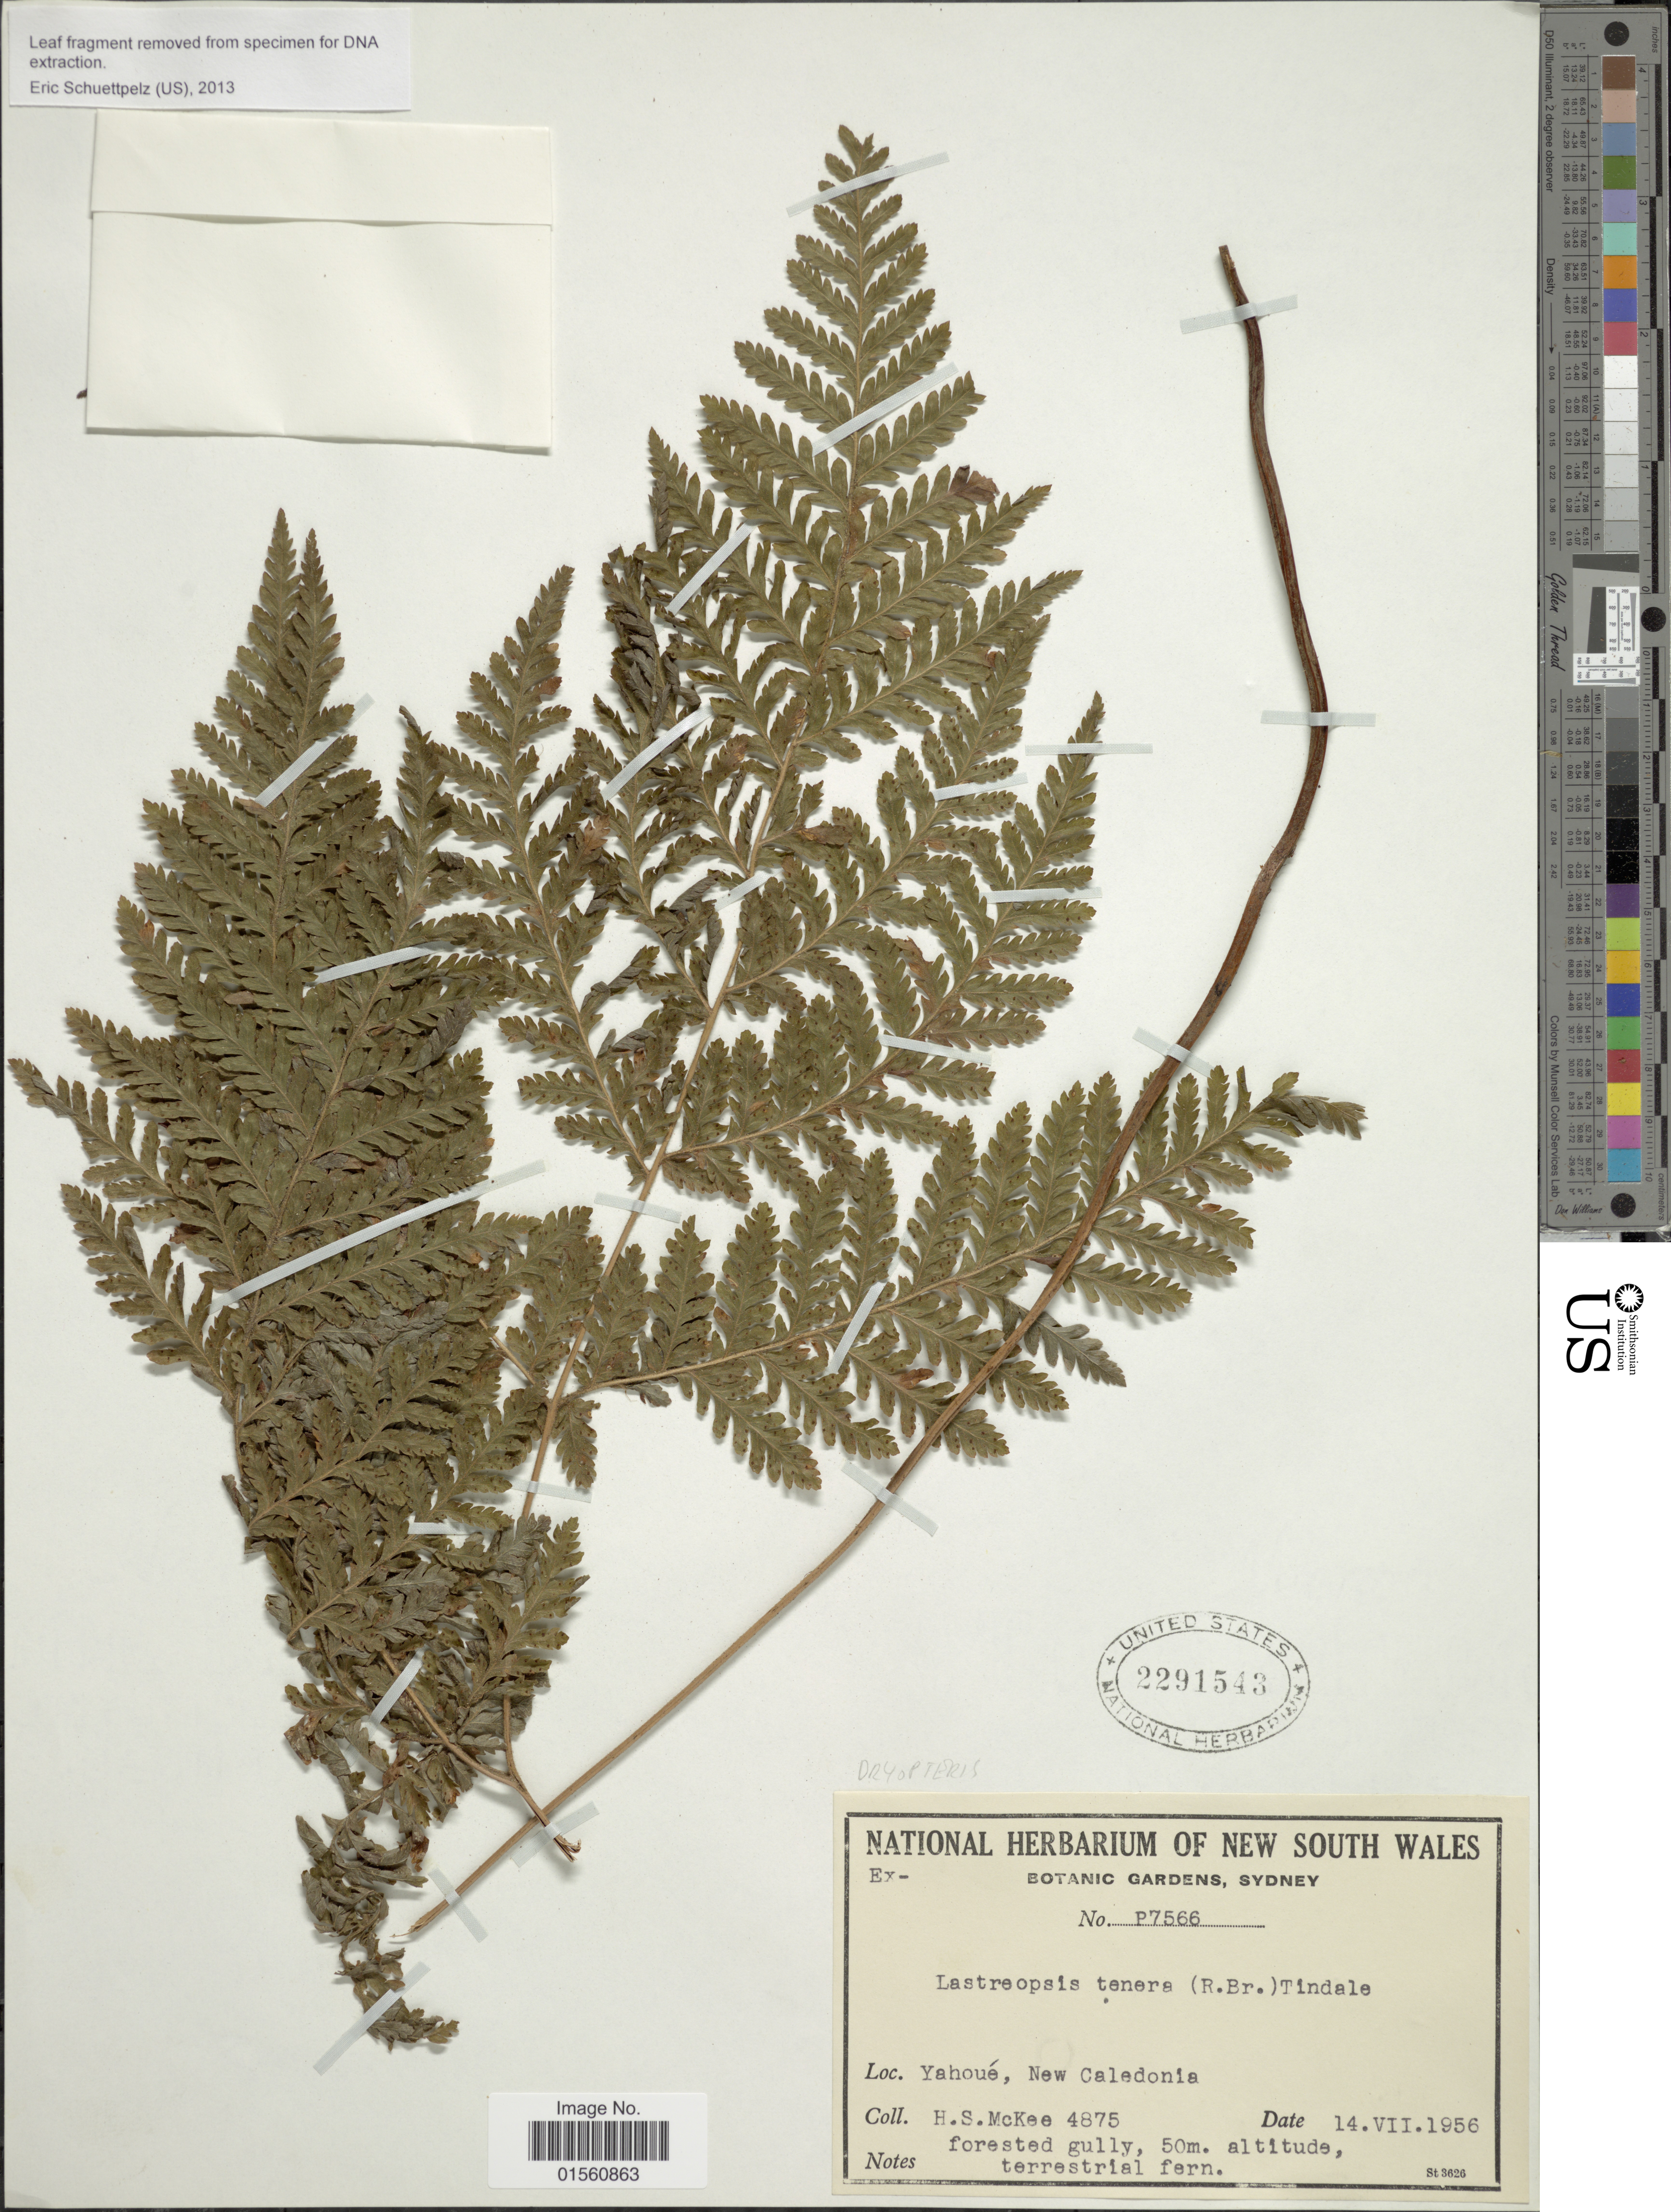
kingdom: Plantae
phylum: Tracheophyta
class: Polypodiopsida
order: Polypodiales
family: Dryopteridaceae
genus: Lastreopsis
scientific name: Lastreopsis tenera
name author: (R. Br.) Tindale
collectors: H. S. McKee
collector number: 4875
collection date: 1956-07-14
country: New Caledonia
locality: Yahoué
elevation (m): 50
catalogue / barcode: US 2291543